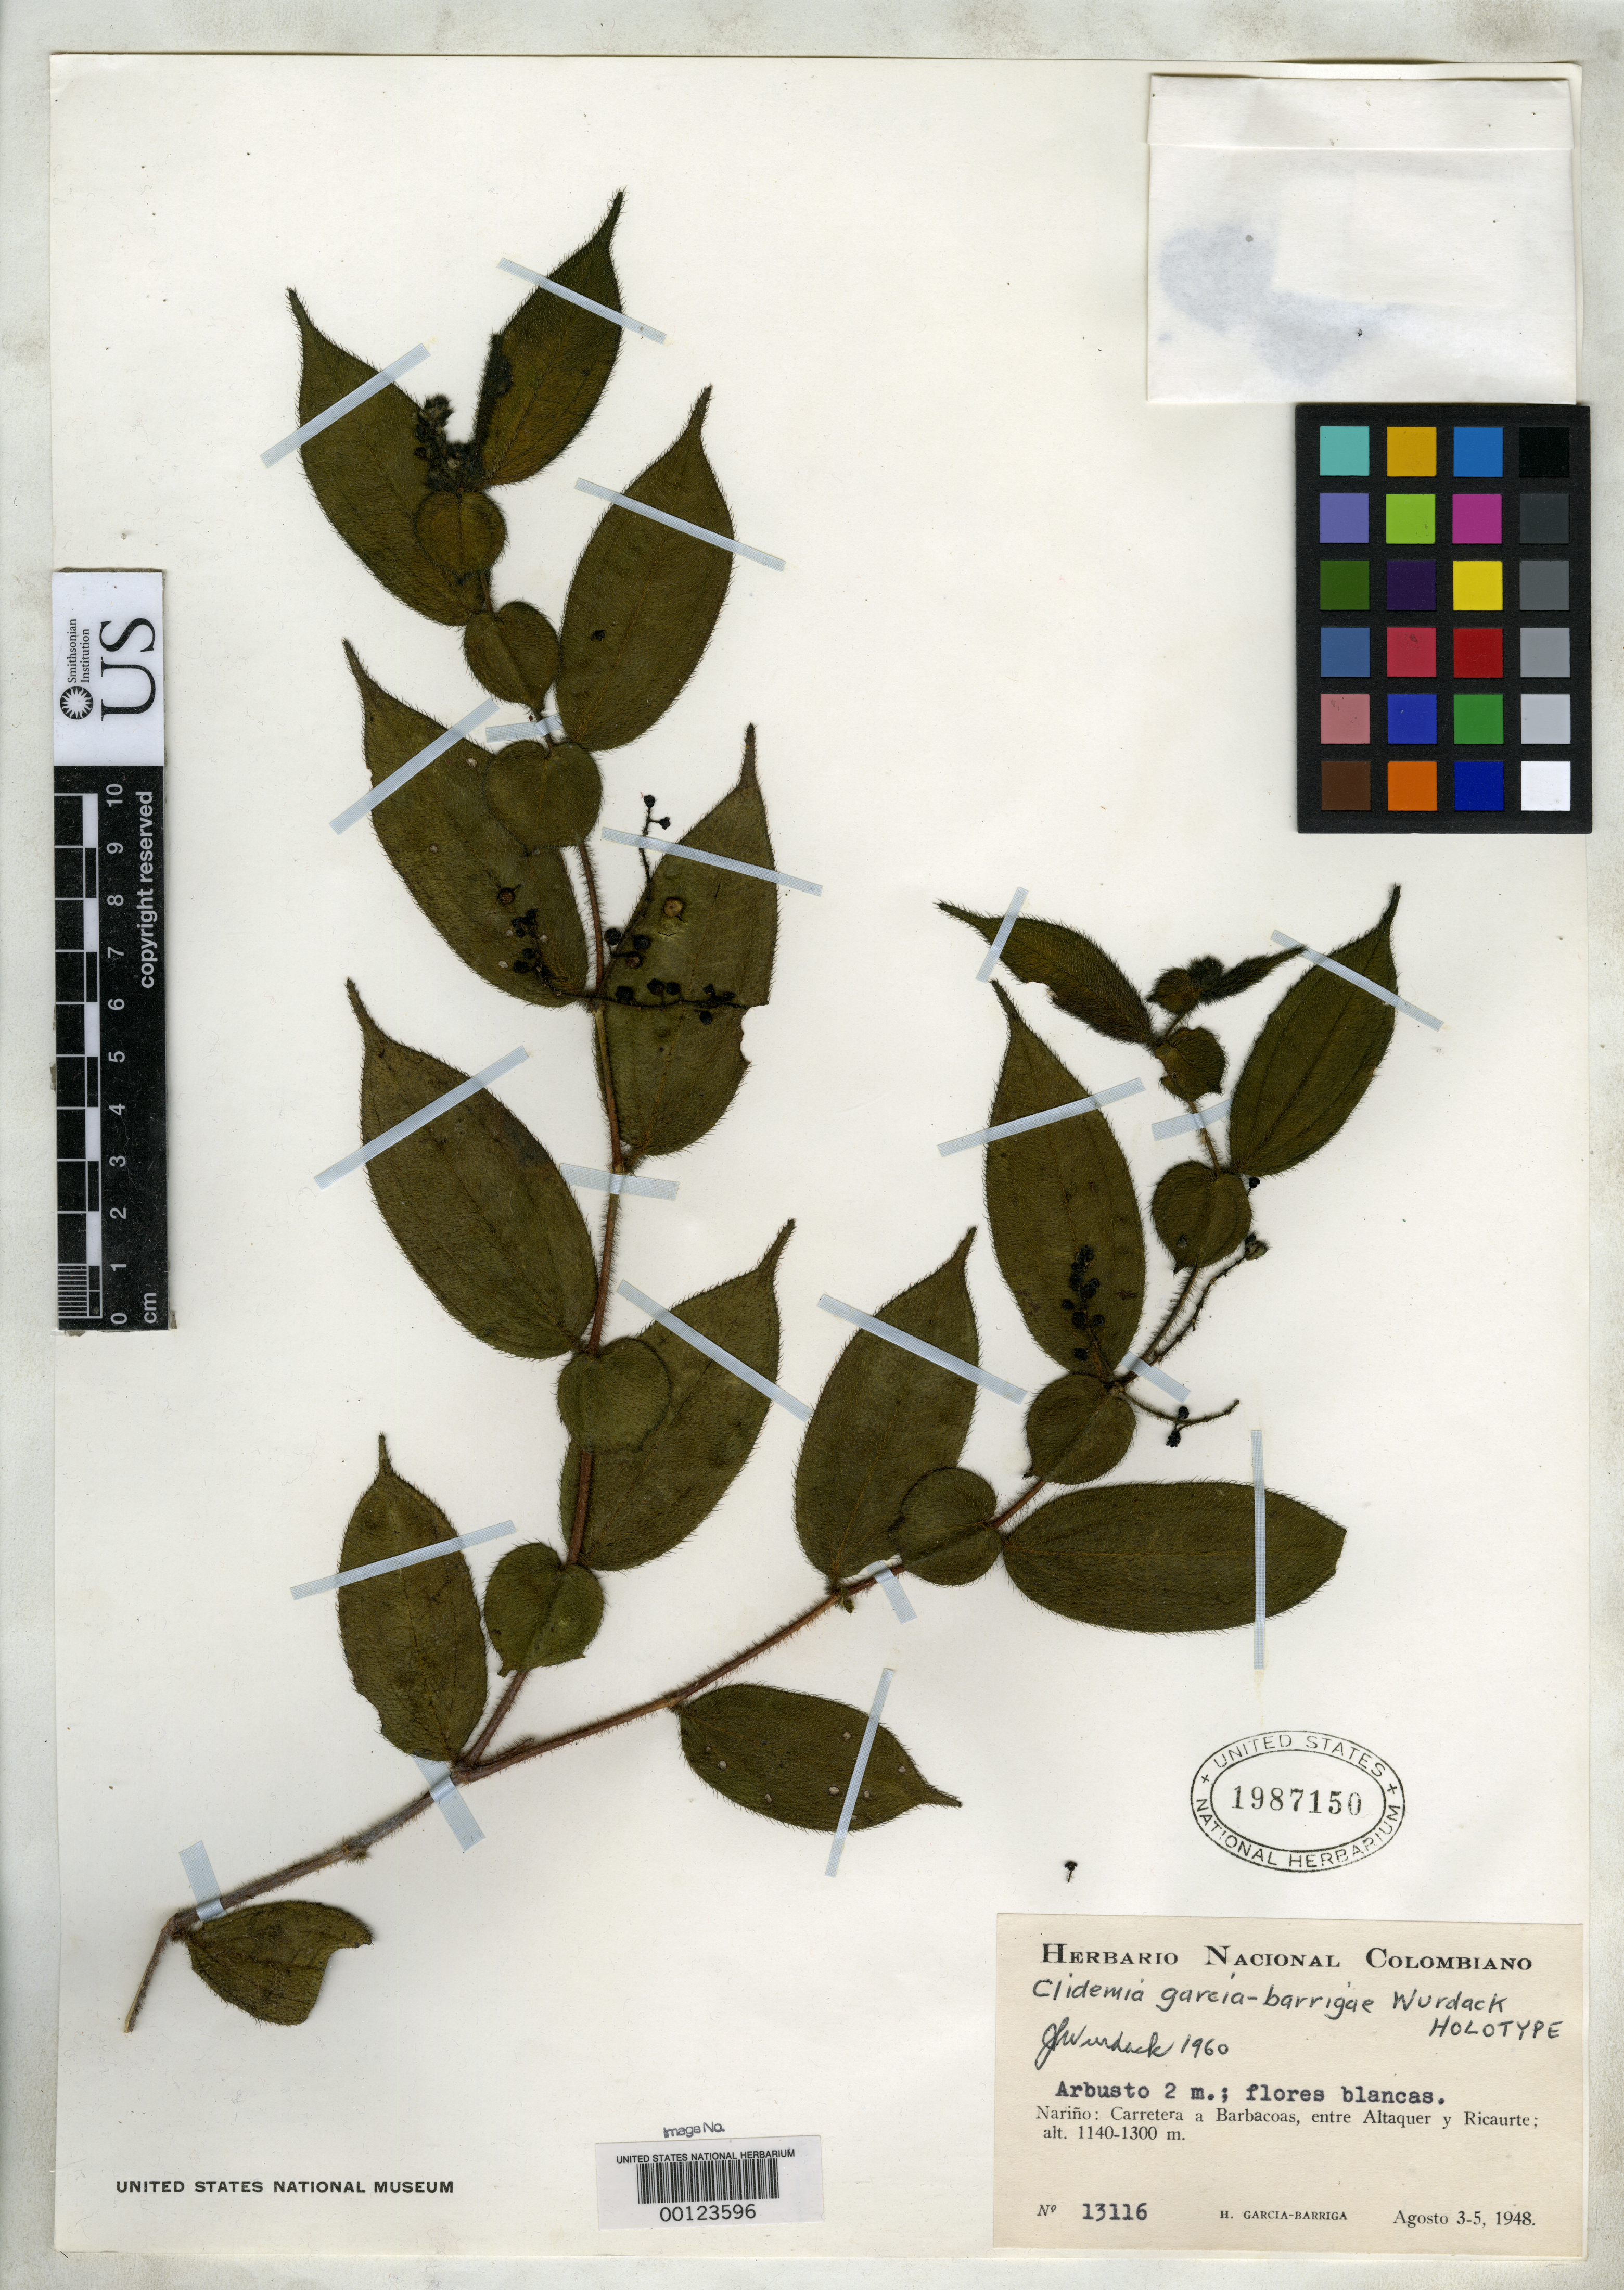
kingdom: Plantae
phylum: Tracheophyta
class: Magnoliopsida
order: Myrtales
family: Melastomataceae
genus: Clidemia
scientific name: Clidemia garcia-barrigae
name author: Wurdack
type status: Holotype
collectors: H. García Barriga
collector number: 13116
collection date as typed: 03 Aug 1948 to 05 Aug 1948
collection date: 1948-08-03/1948-08-05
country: Colombia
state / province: Nariño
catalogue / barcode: US 1987150